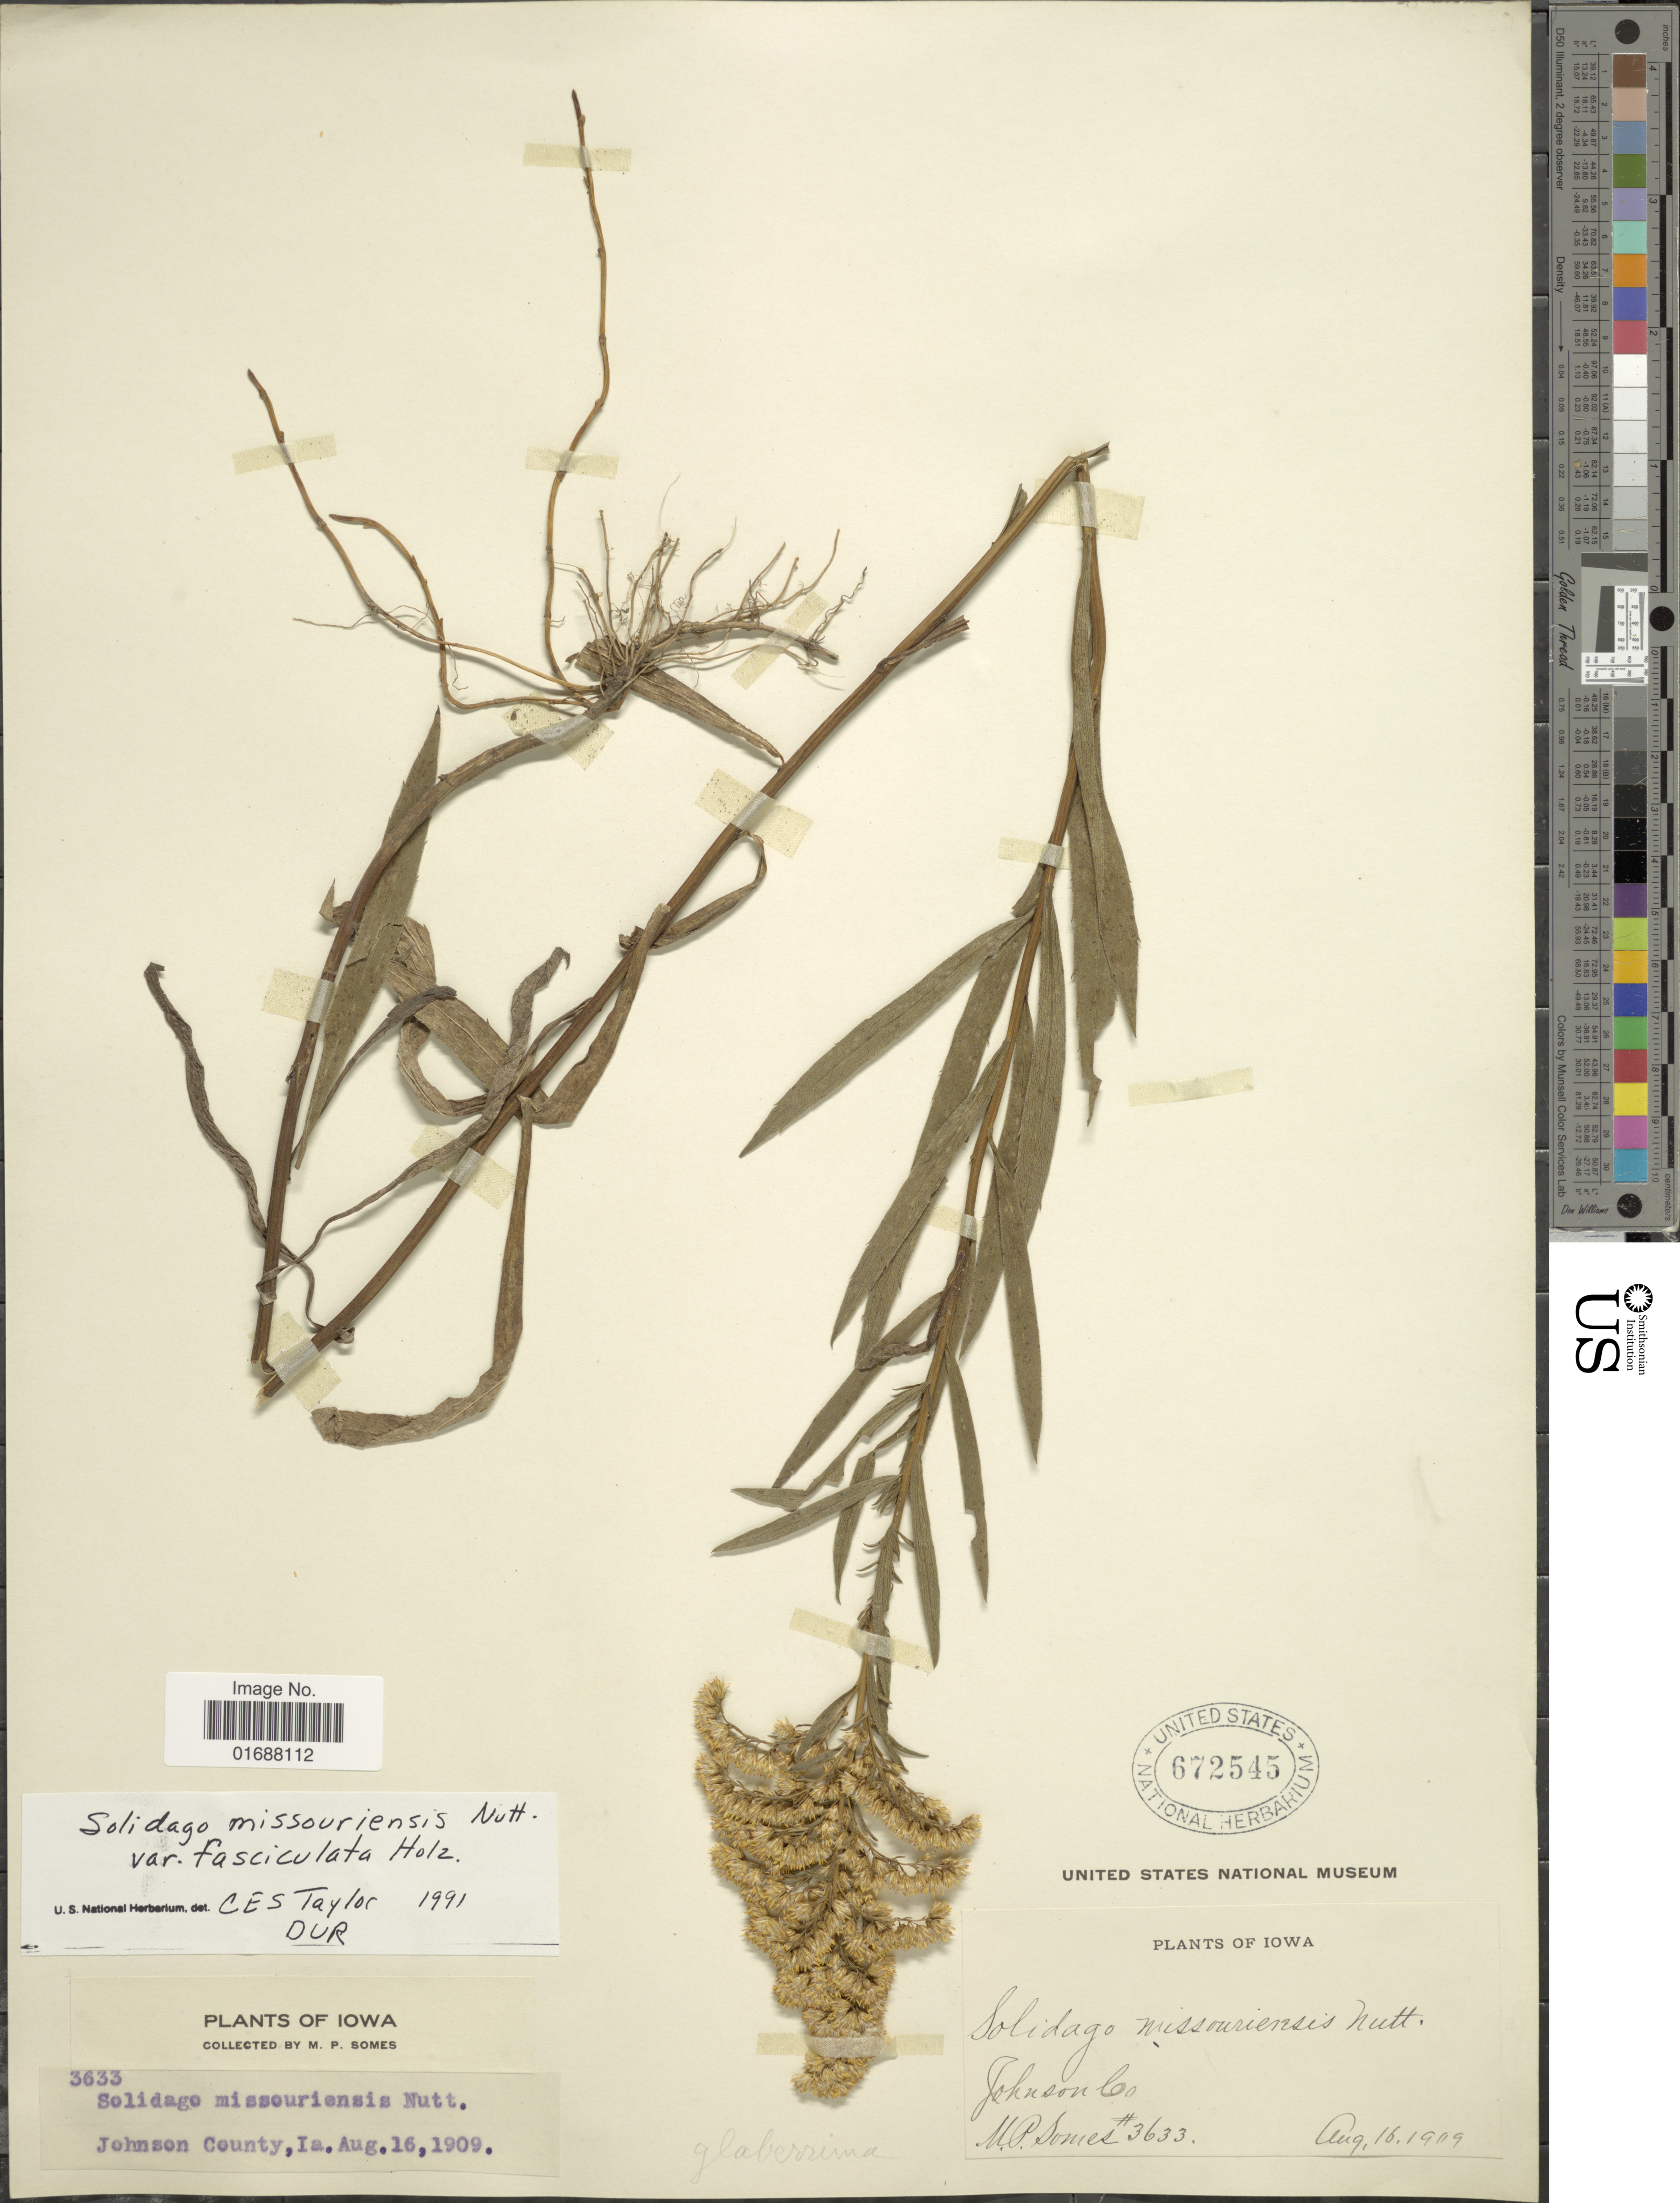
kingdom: Plantae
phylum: Tracheophyta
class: Magnoliopsida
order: Asterales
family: Asteraceae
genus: Solidago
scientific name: Solidago missouriensis var. fasciculata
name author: Holz.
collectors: M. Somes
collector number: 3633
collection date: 1909-08-16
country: United States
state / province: Iowa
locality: Johnson Co.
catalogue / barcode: US 672545